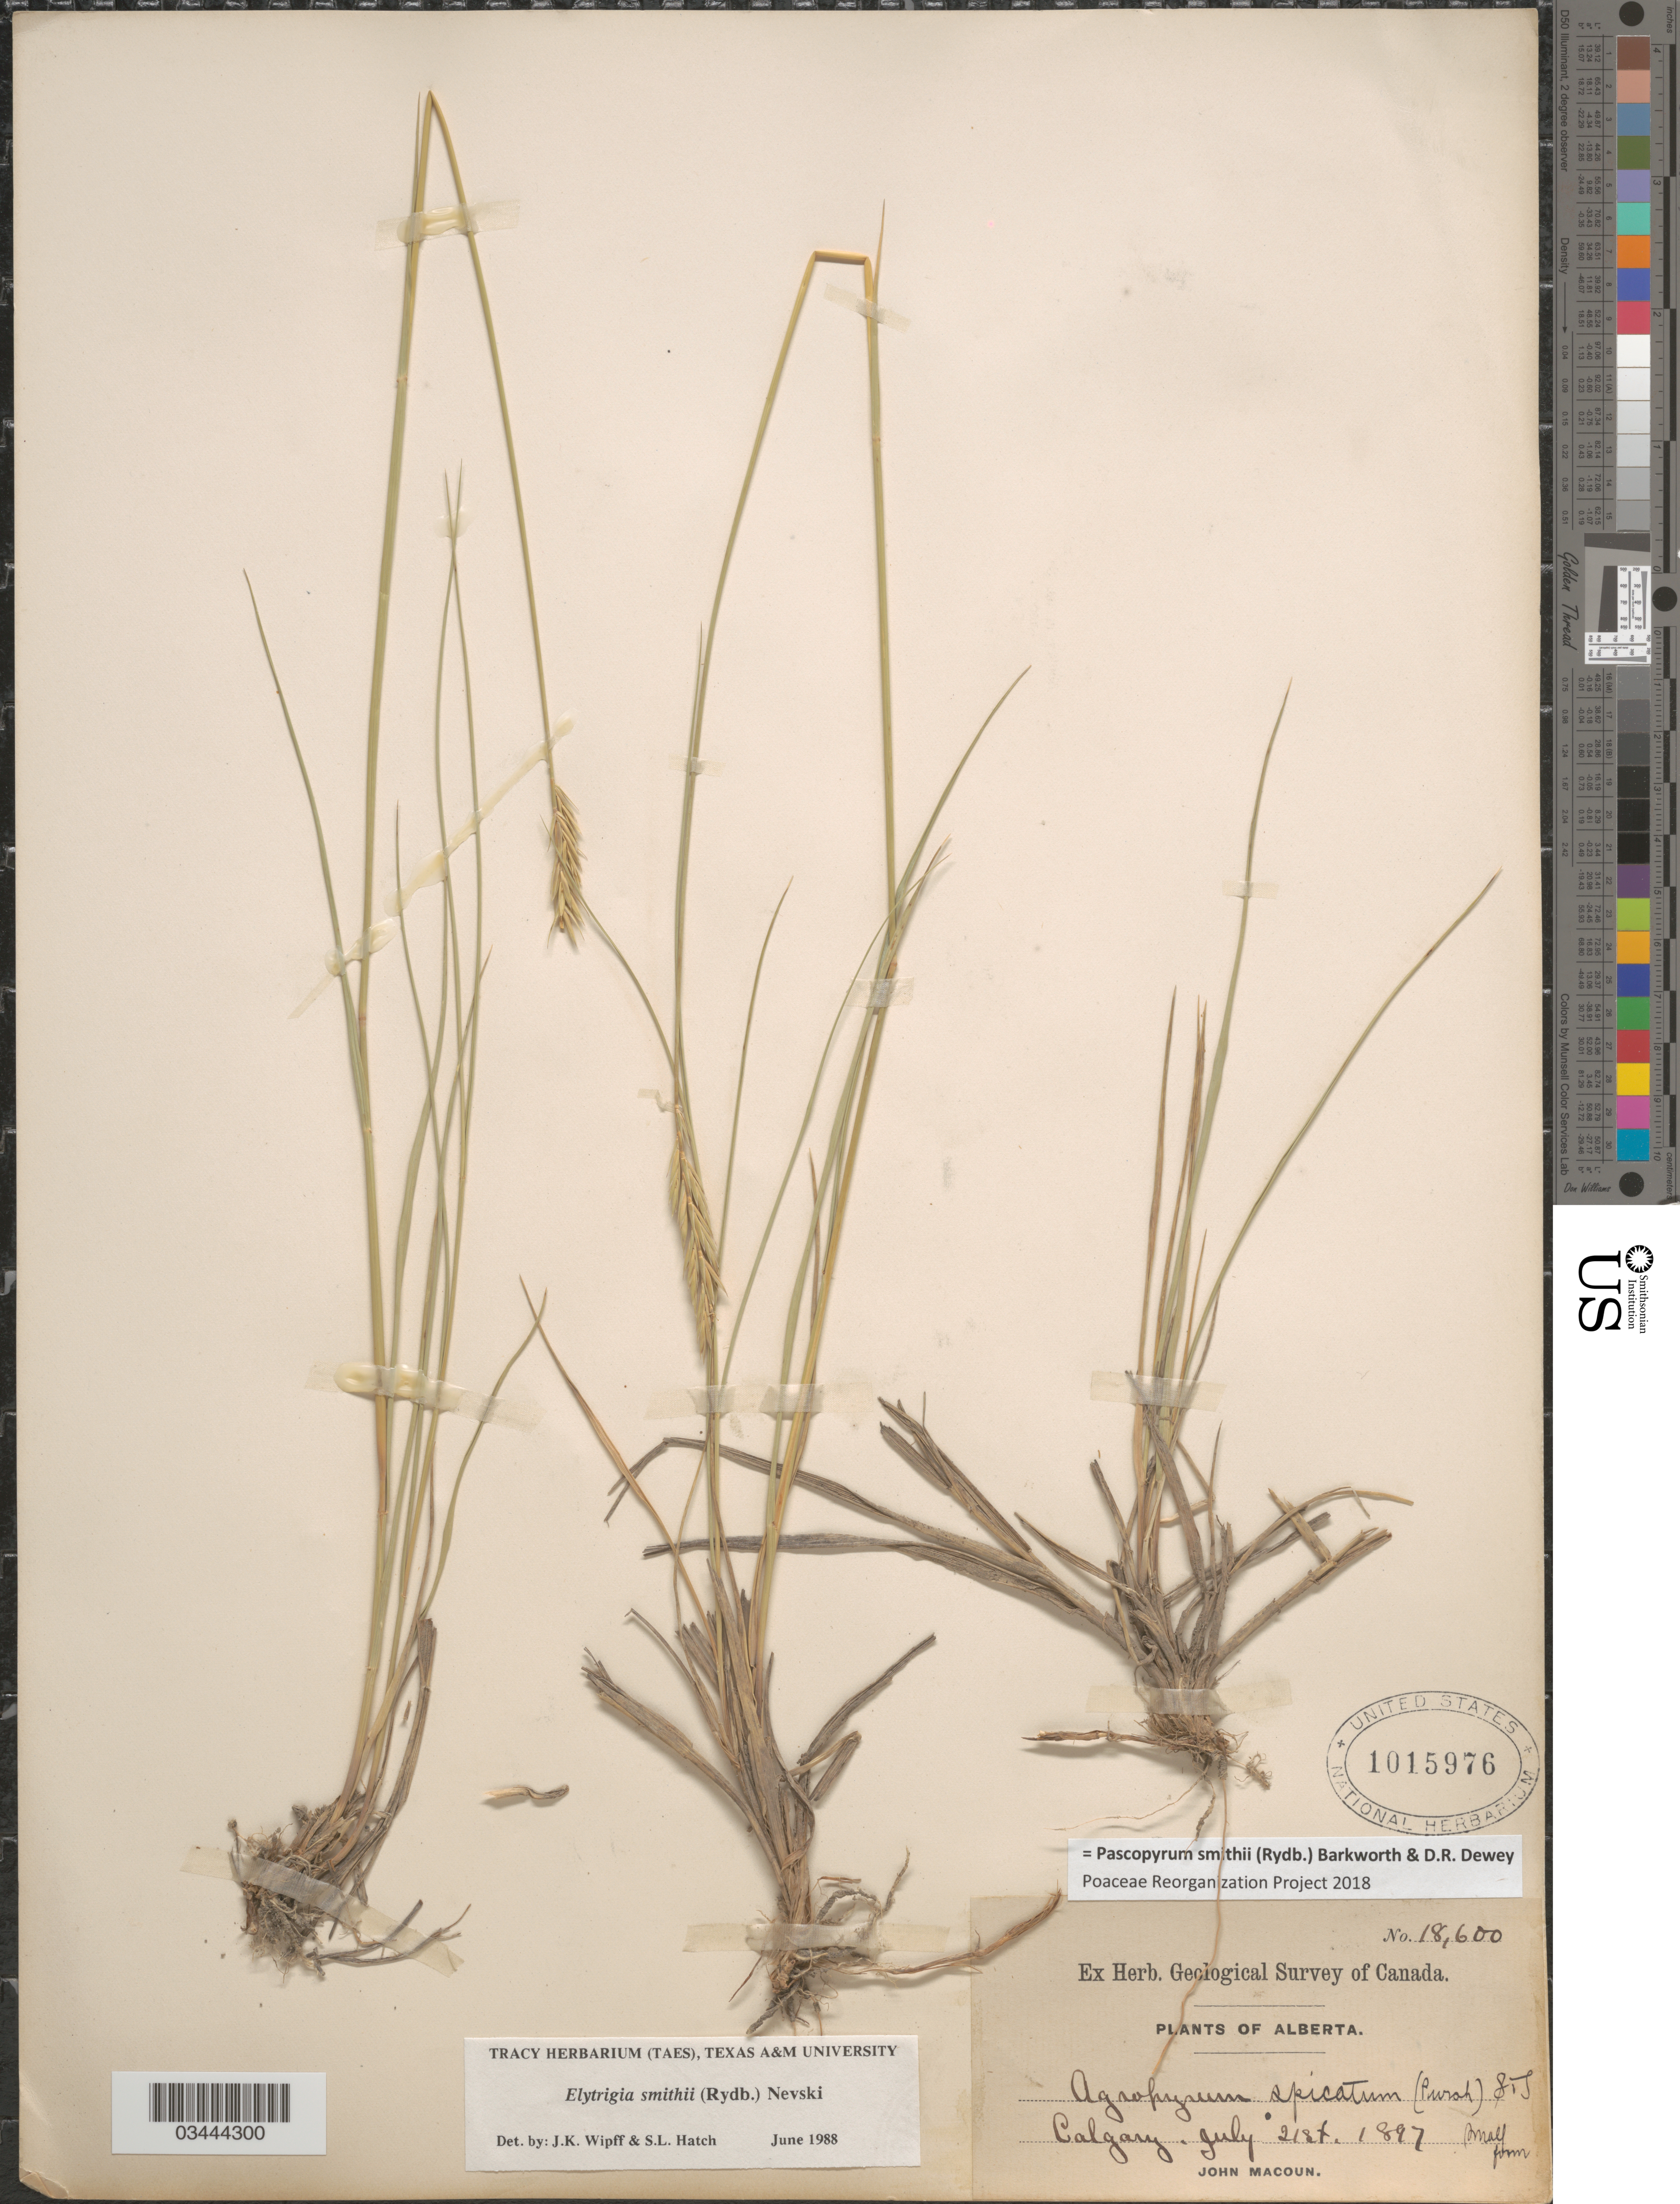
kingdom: Plantae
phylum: Tracheophyta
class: Liliopsida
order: Poales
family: Poaceae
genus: Pascopyrum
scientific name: Pascopyrum smithii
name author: (Rydb.) Barkworth & Dewey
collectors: J. Macoun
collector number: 18600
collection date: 1897-07-21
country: Canada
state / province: Alberta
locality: Geological Survey of Canada. Calgary.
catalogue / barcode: US 1015976